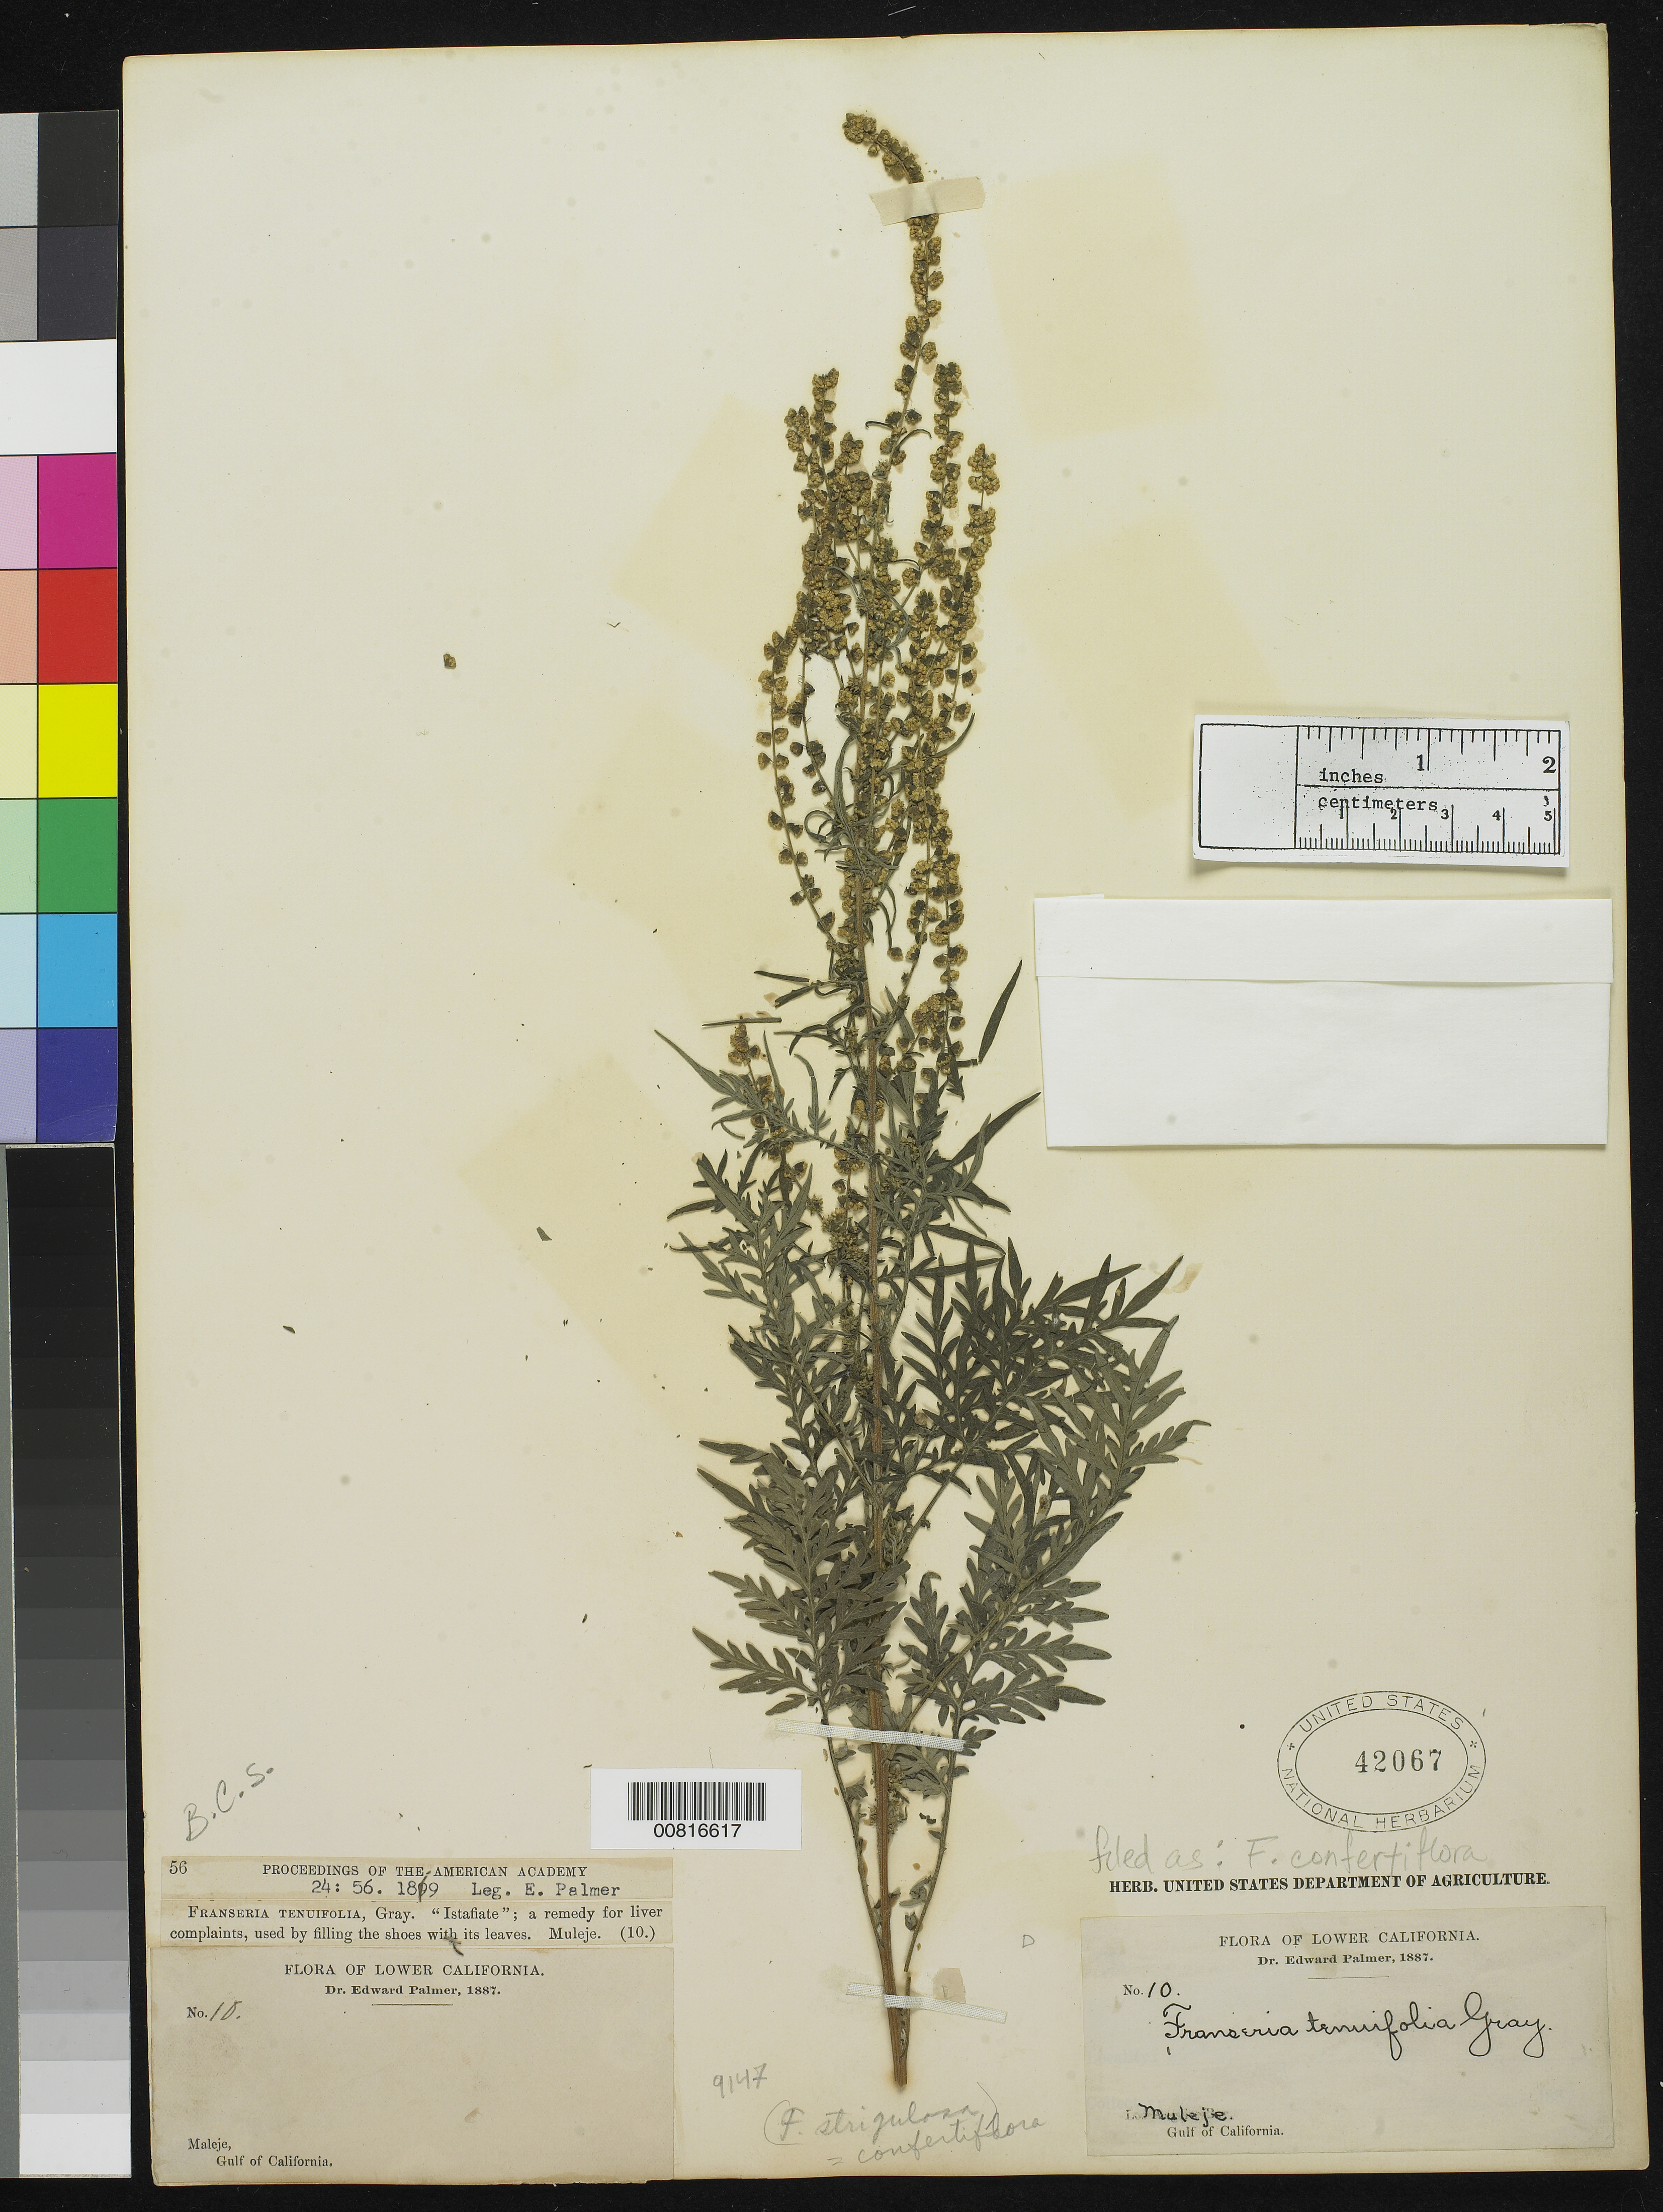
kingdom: Plantae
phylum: Tracheophyta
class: Magnoliopsida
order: Asterales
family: Asteraceae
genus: Franseria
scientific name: Franseria confertiflora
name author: (DC.) Rydb.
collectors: E. Palmer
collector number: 10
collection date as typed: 1887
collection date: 1887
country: Mexico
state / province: Baja California Sur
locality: Muleje, Baja California Sur.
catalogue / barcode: US 42067